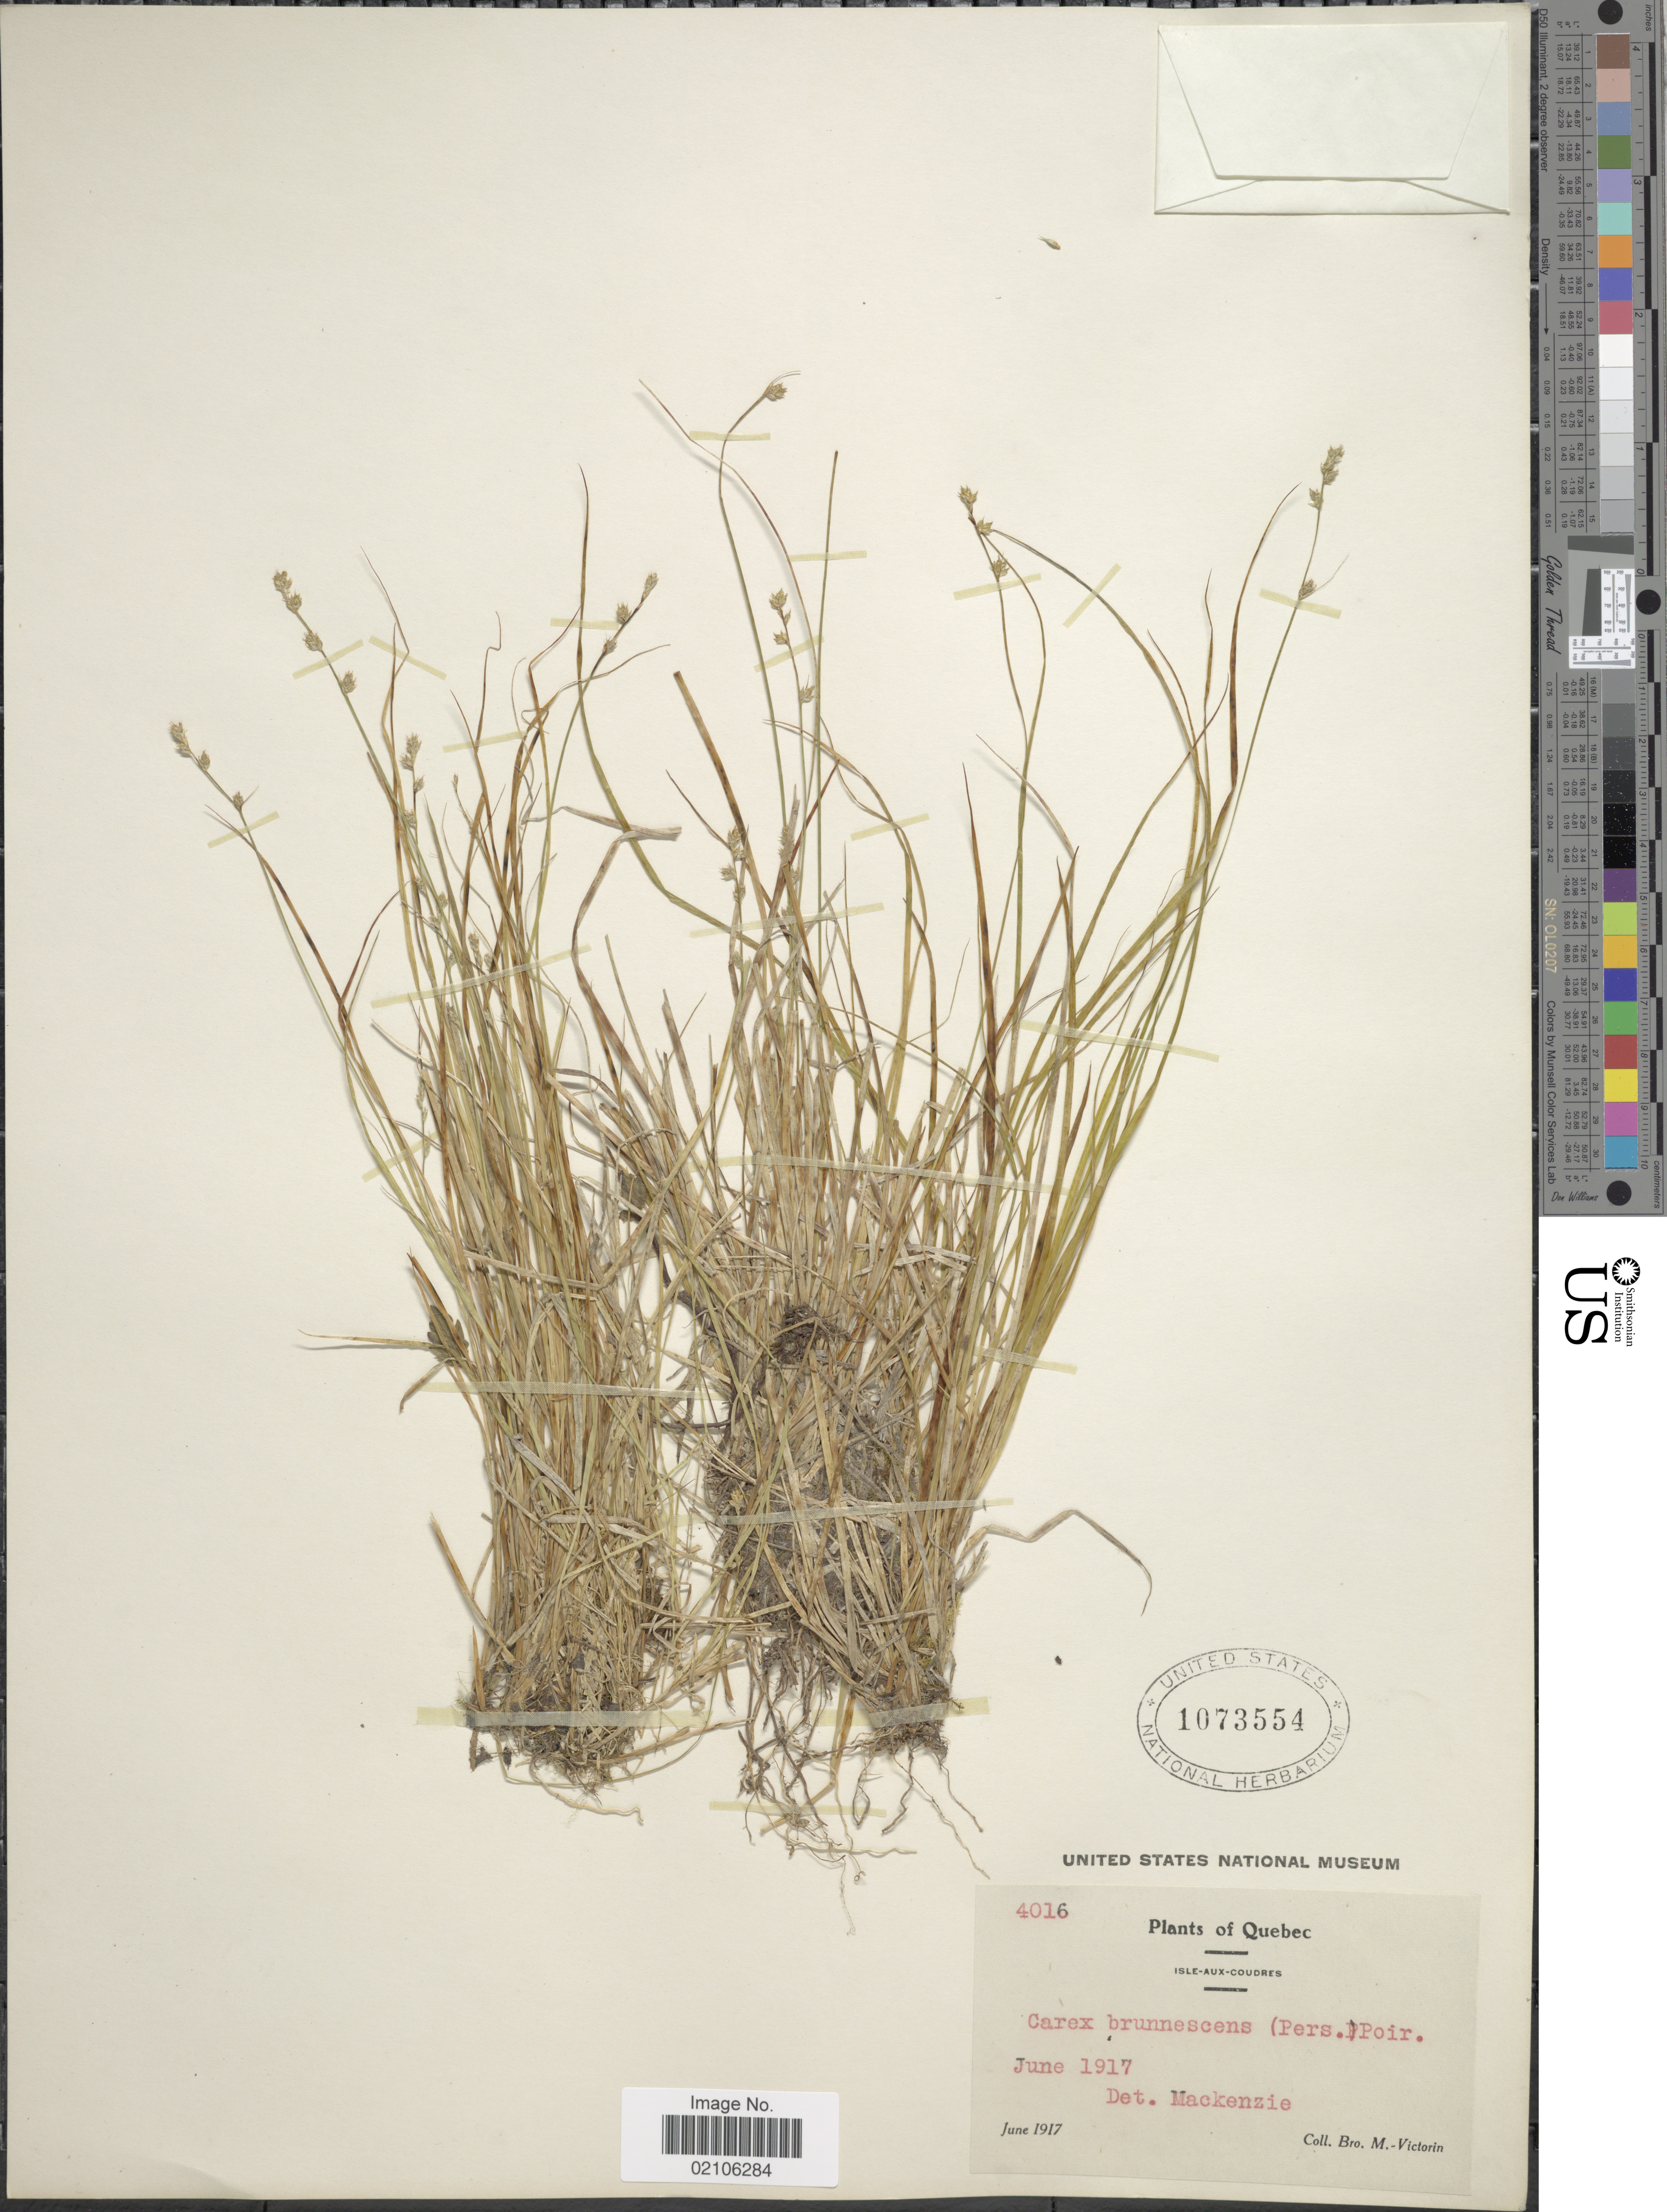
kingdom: Plantae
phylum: Tracheophyta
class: Liliopsida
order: Poales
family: Cyperaceae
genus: Carex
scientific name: Carex brunnescens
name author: (Pers.) Poir.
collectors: Fr. Marie-Victorin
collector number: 4016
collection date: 1917-06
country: Canada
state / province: Quebec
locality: Isle-Aux-Coudres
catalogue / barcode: US 1073554